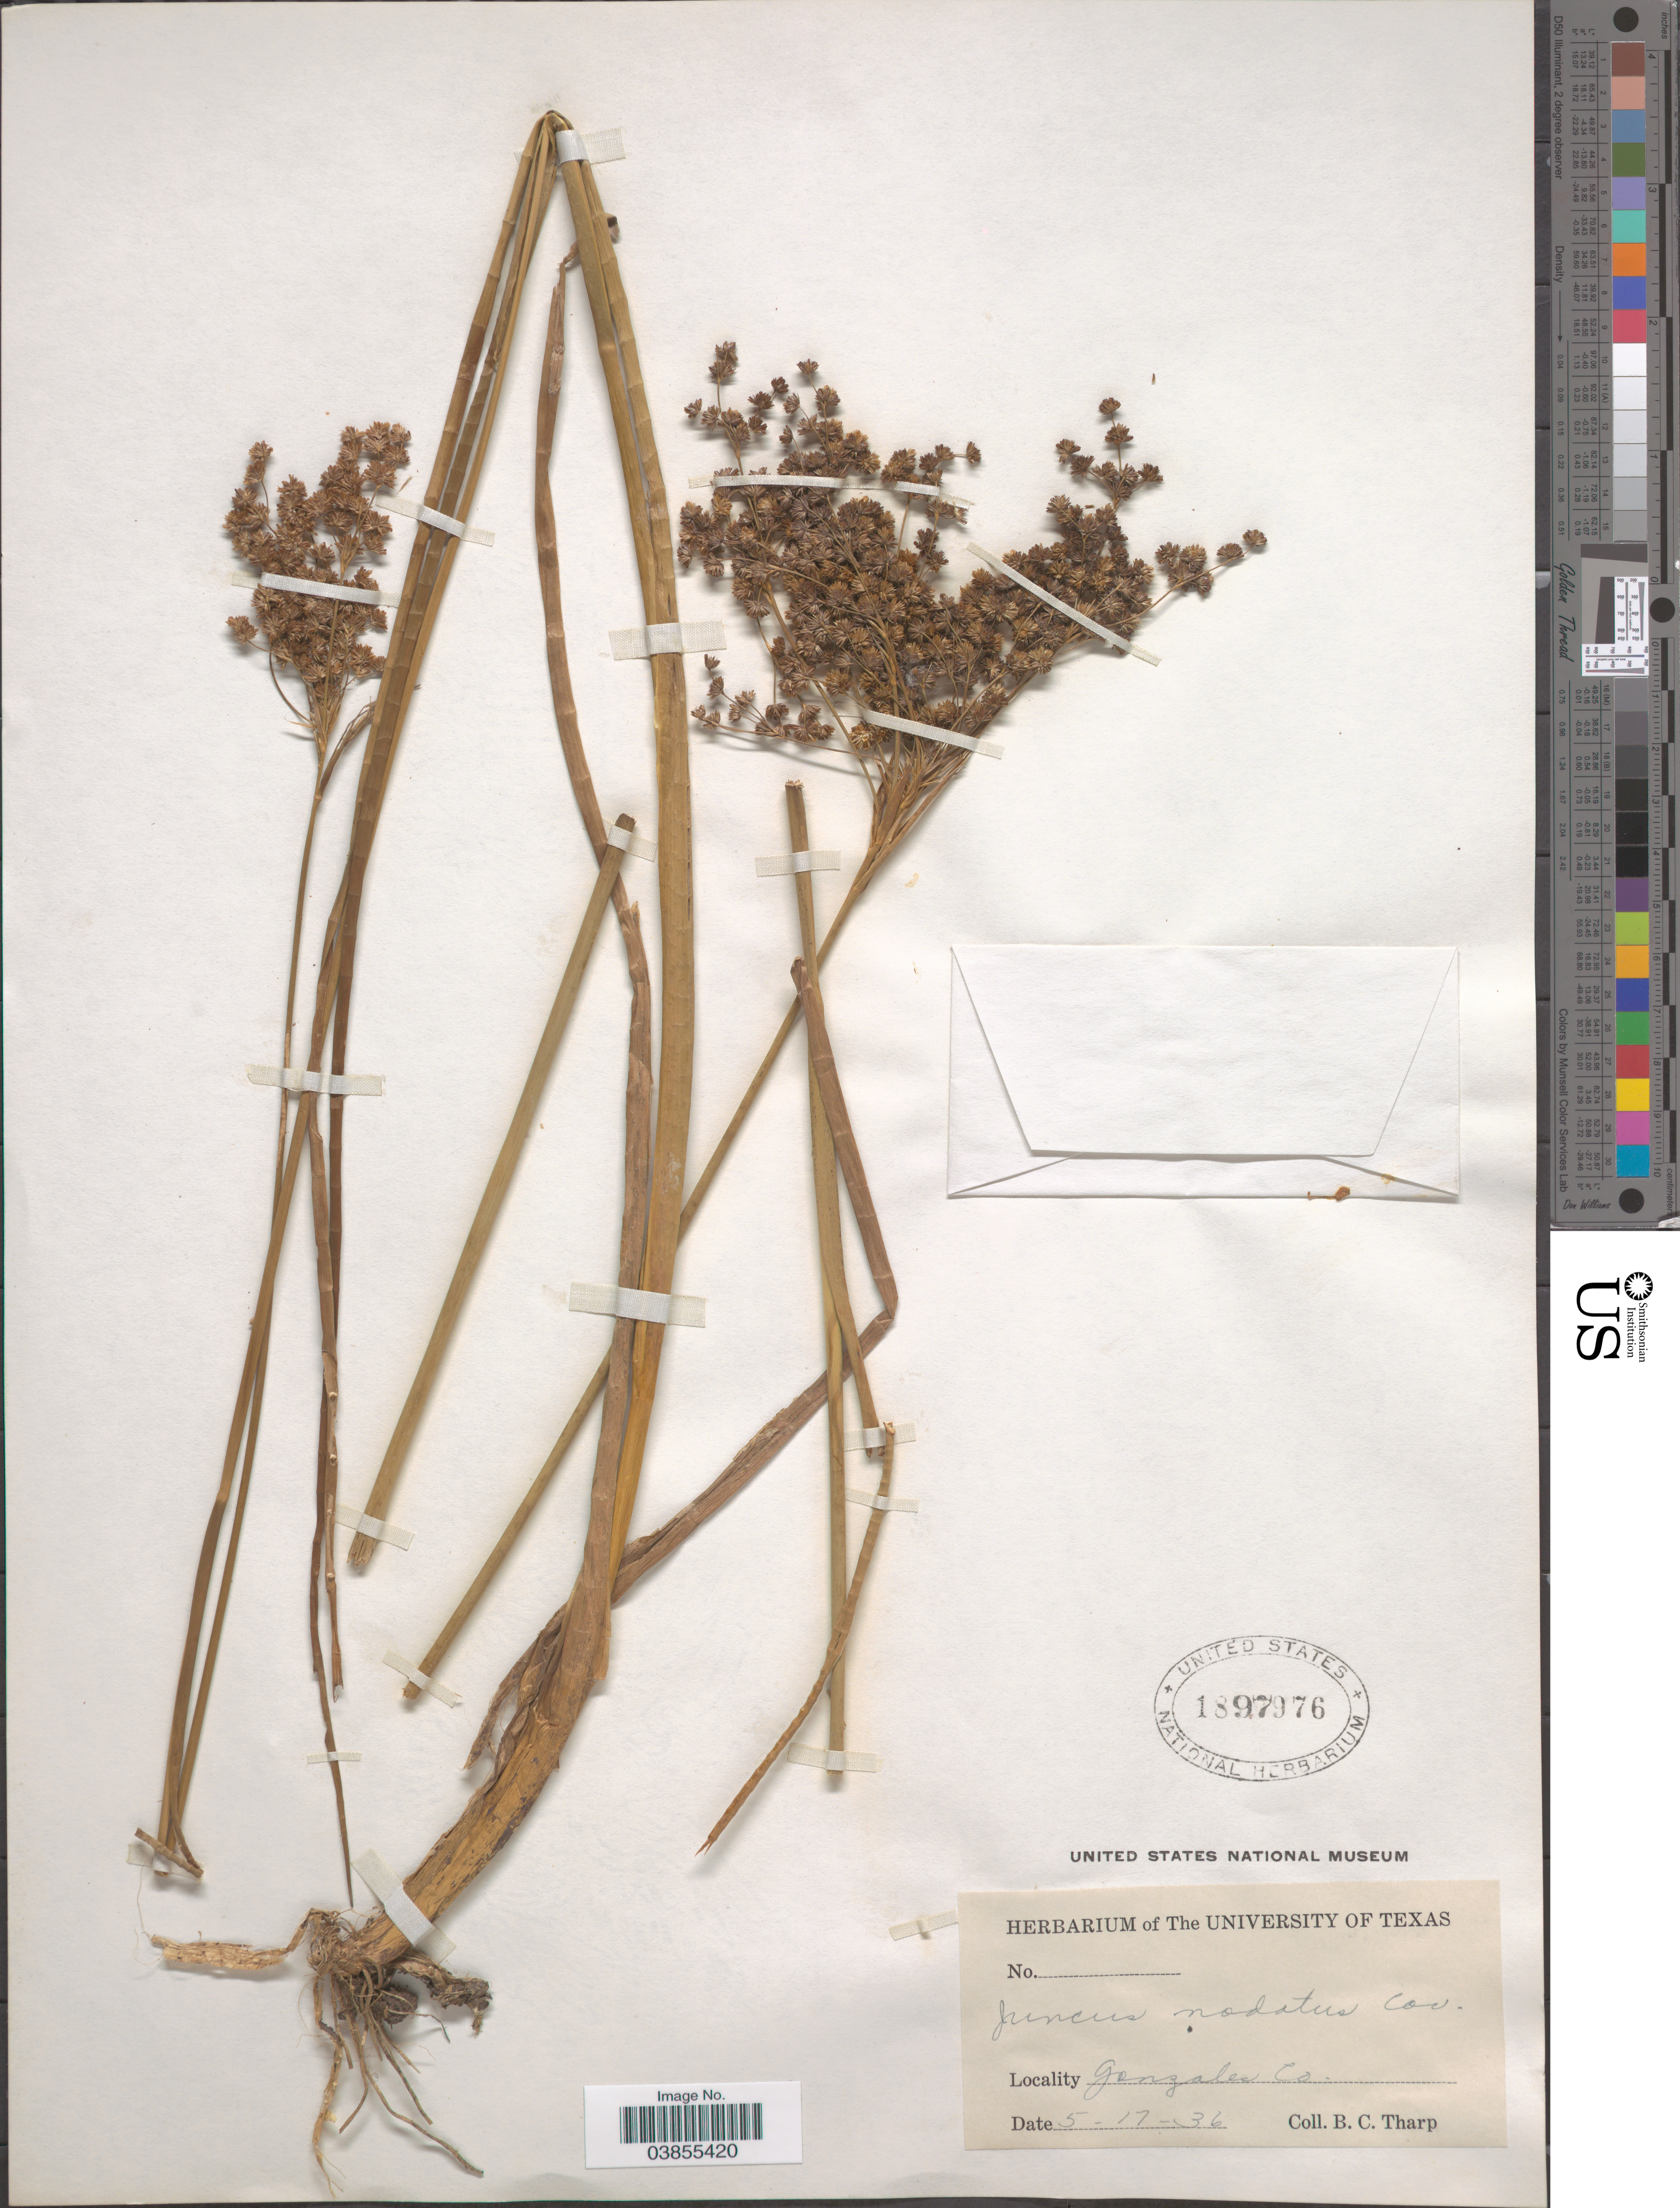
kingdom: Plantae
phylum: Tracheophyta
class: Liliopsida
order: Poales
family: Juncaceae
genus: Juncus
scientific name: Juncus nodatus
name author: Coville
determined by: Strong, Mark T., (BOT), Smithsonian Institution - National Museum of Natural History (UNITED STATES)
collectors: B. C. Tharp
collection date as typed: Transcribed d/m/y: 17/5/36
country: United States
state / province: Texas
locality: Gonzales Co.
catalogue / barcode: US 1897976